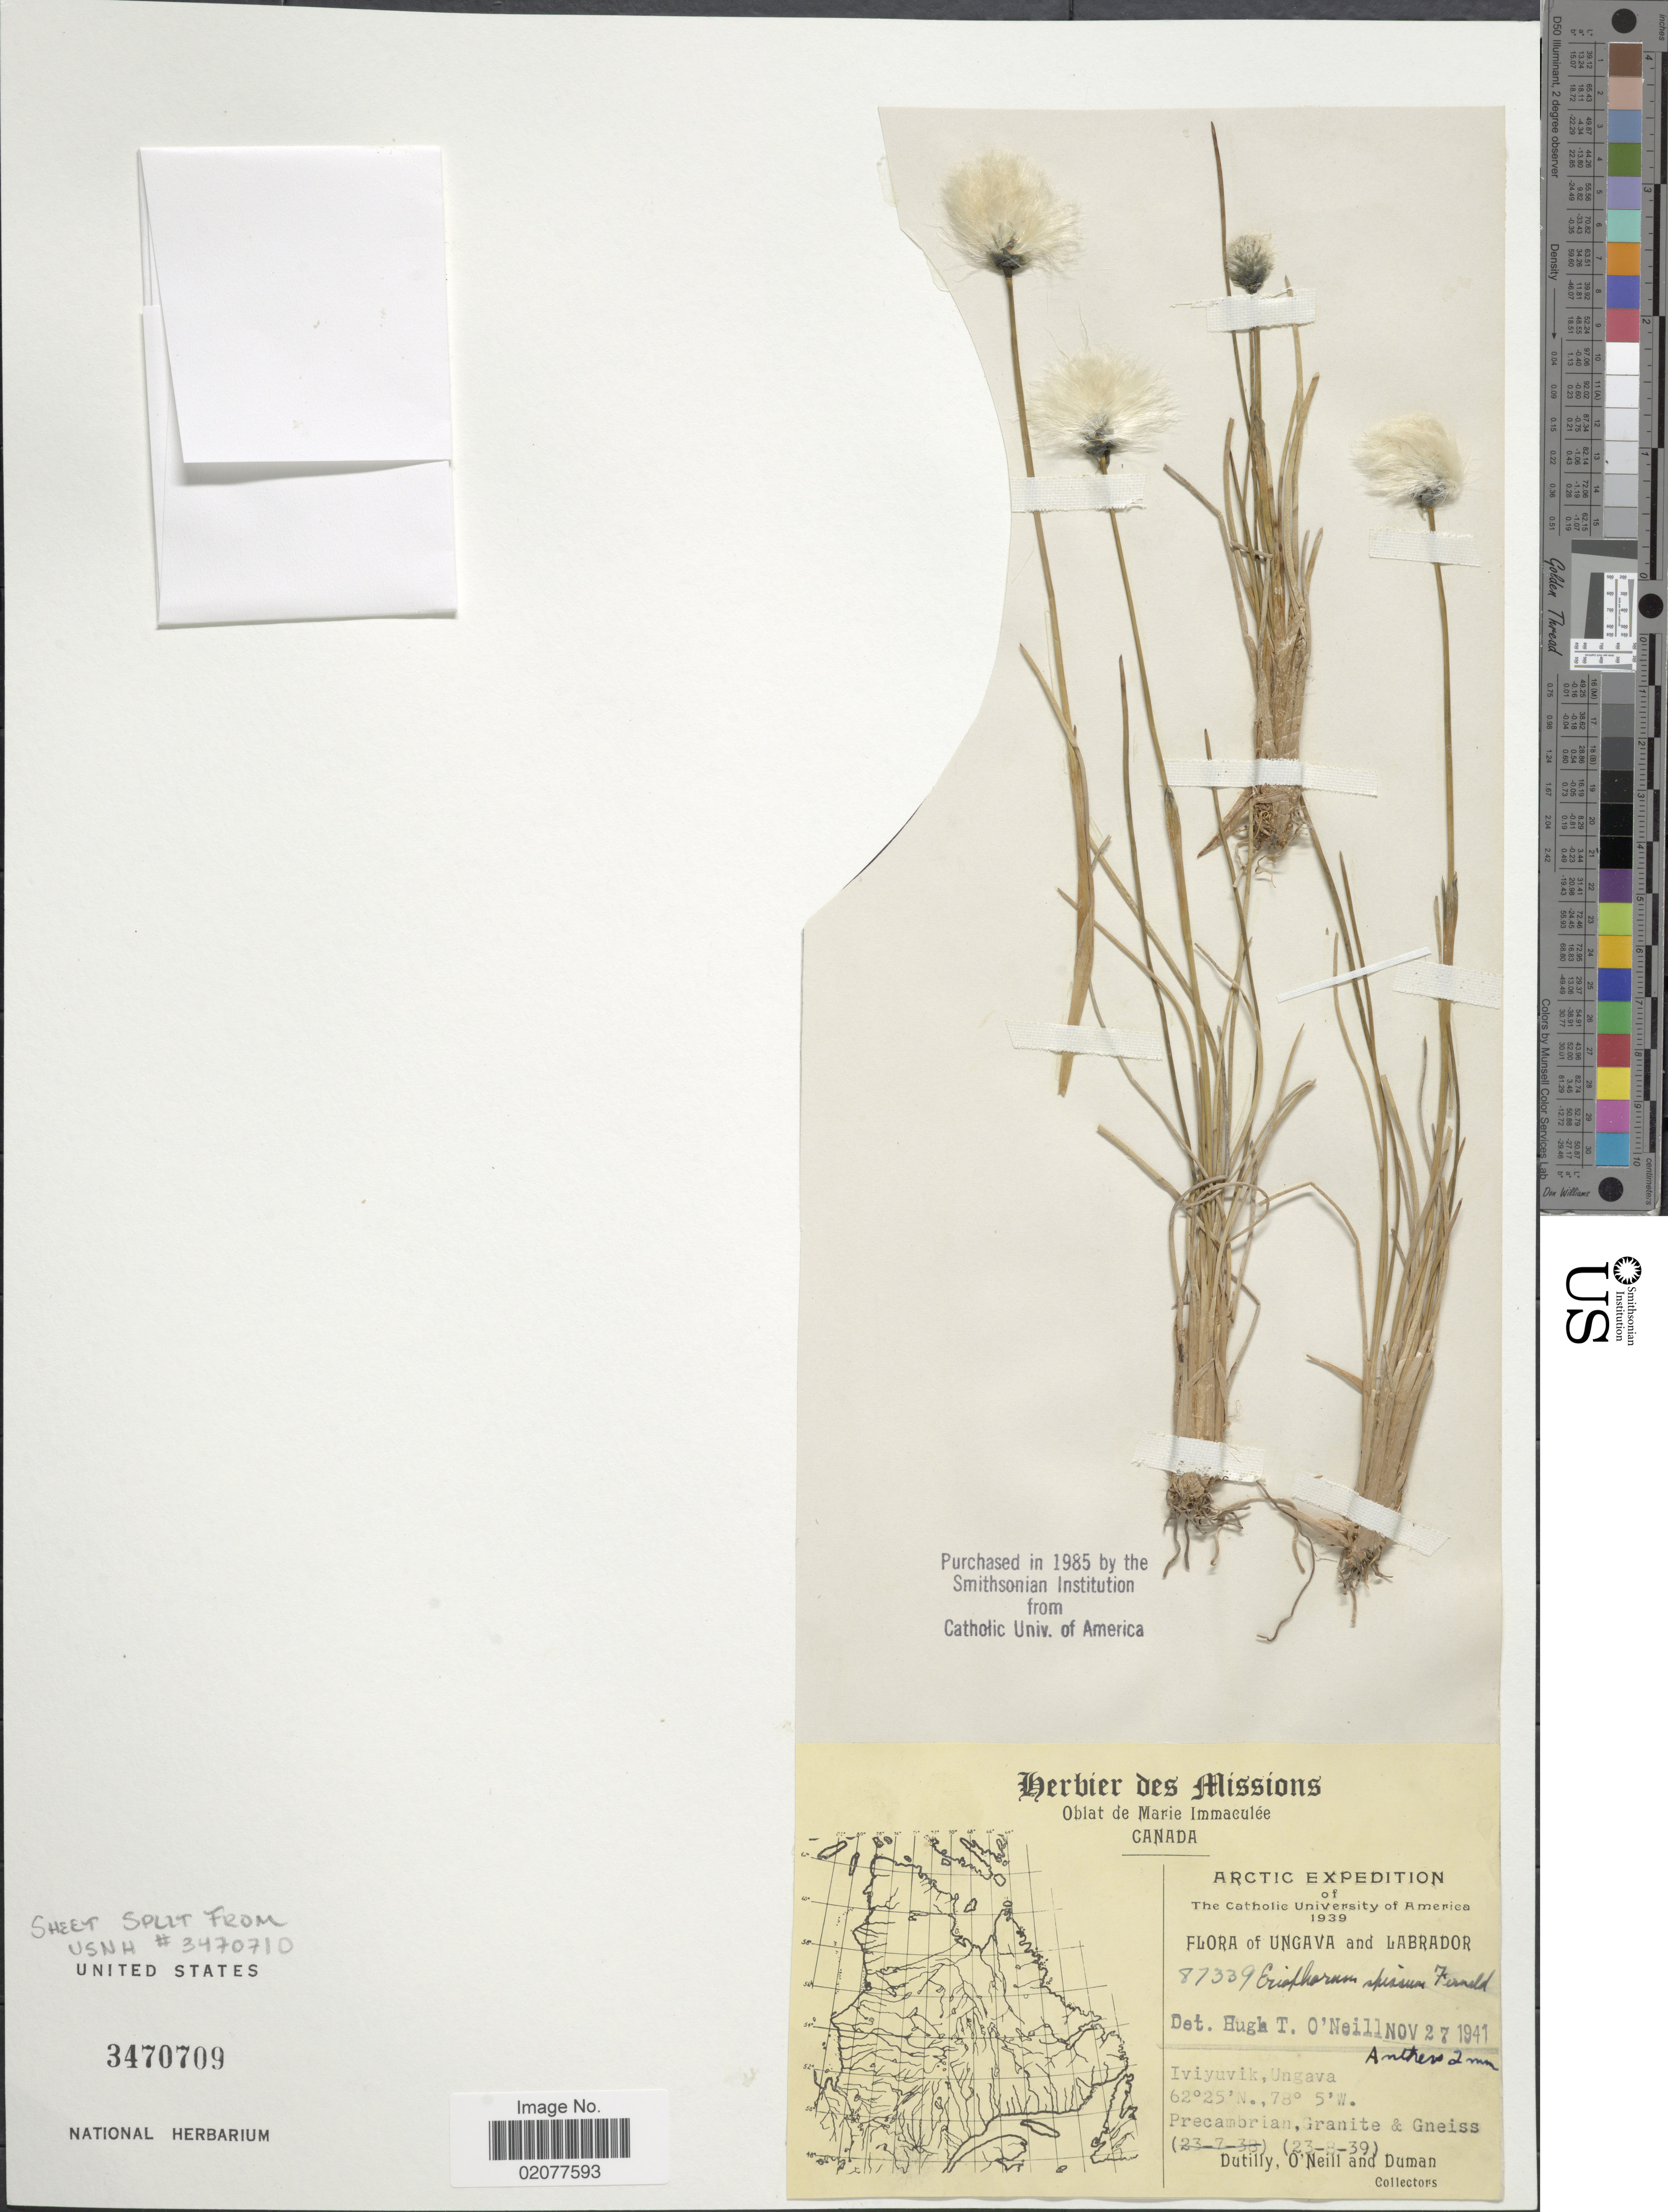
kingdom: Plantae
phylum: Tracheophyta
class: Liliopsida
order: Poales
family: Cyperaceae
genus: Eriophorum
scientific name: Eriophorum spissum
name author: Fernald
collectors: -. Dutilly, O' Neill & -. Duman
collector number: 87339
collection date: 1939-08-23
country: Canada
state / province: Nunavut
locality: Ungava and Labrador. Iviyuvik, Ungava. Arctic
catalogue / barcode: US 3470709